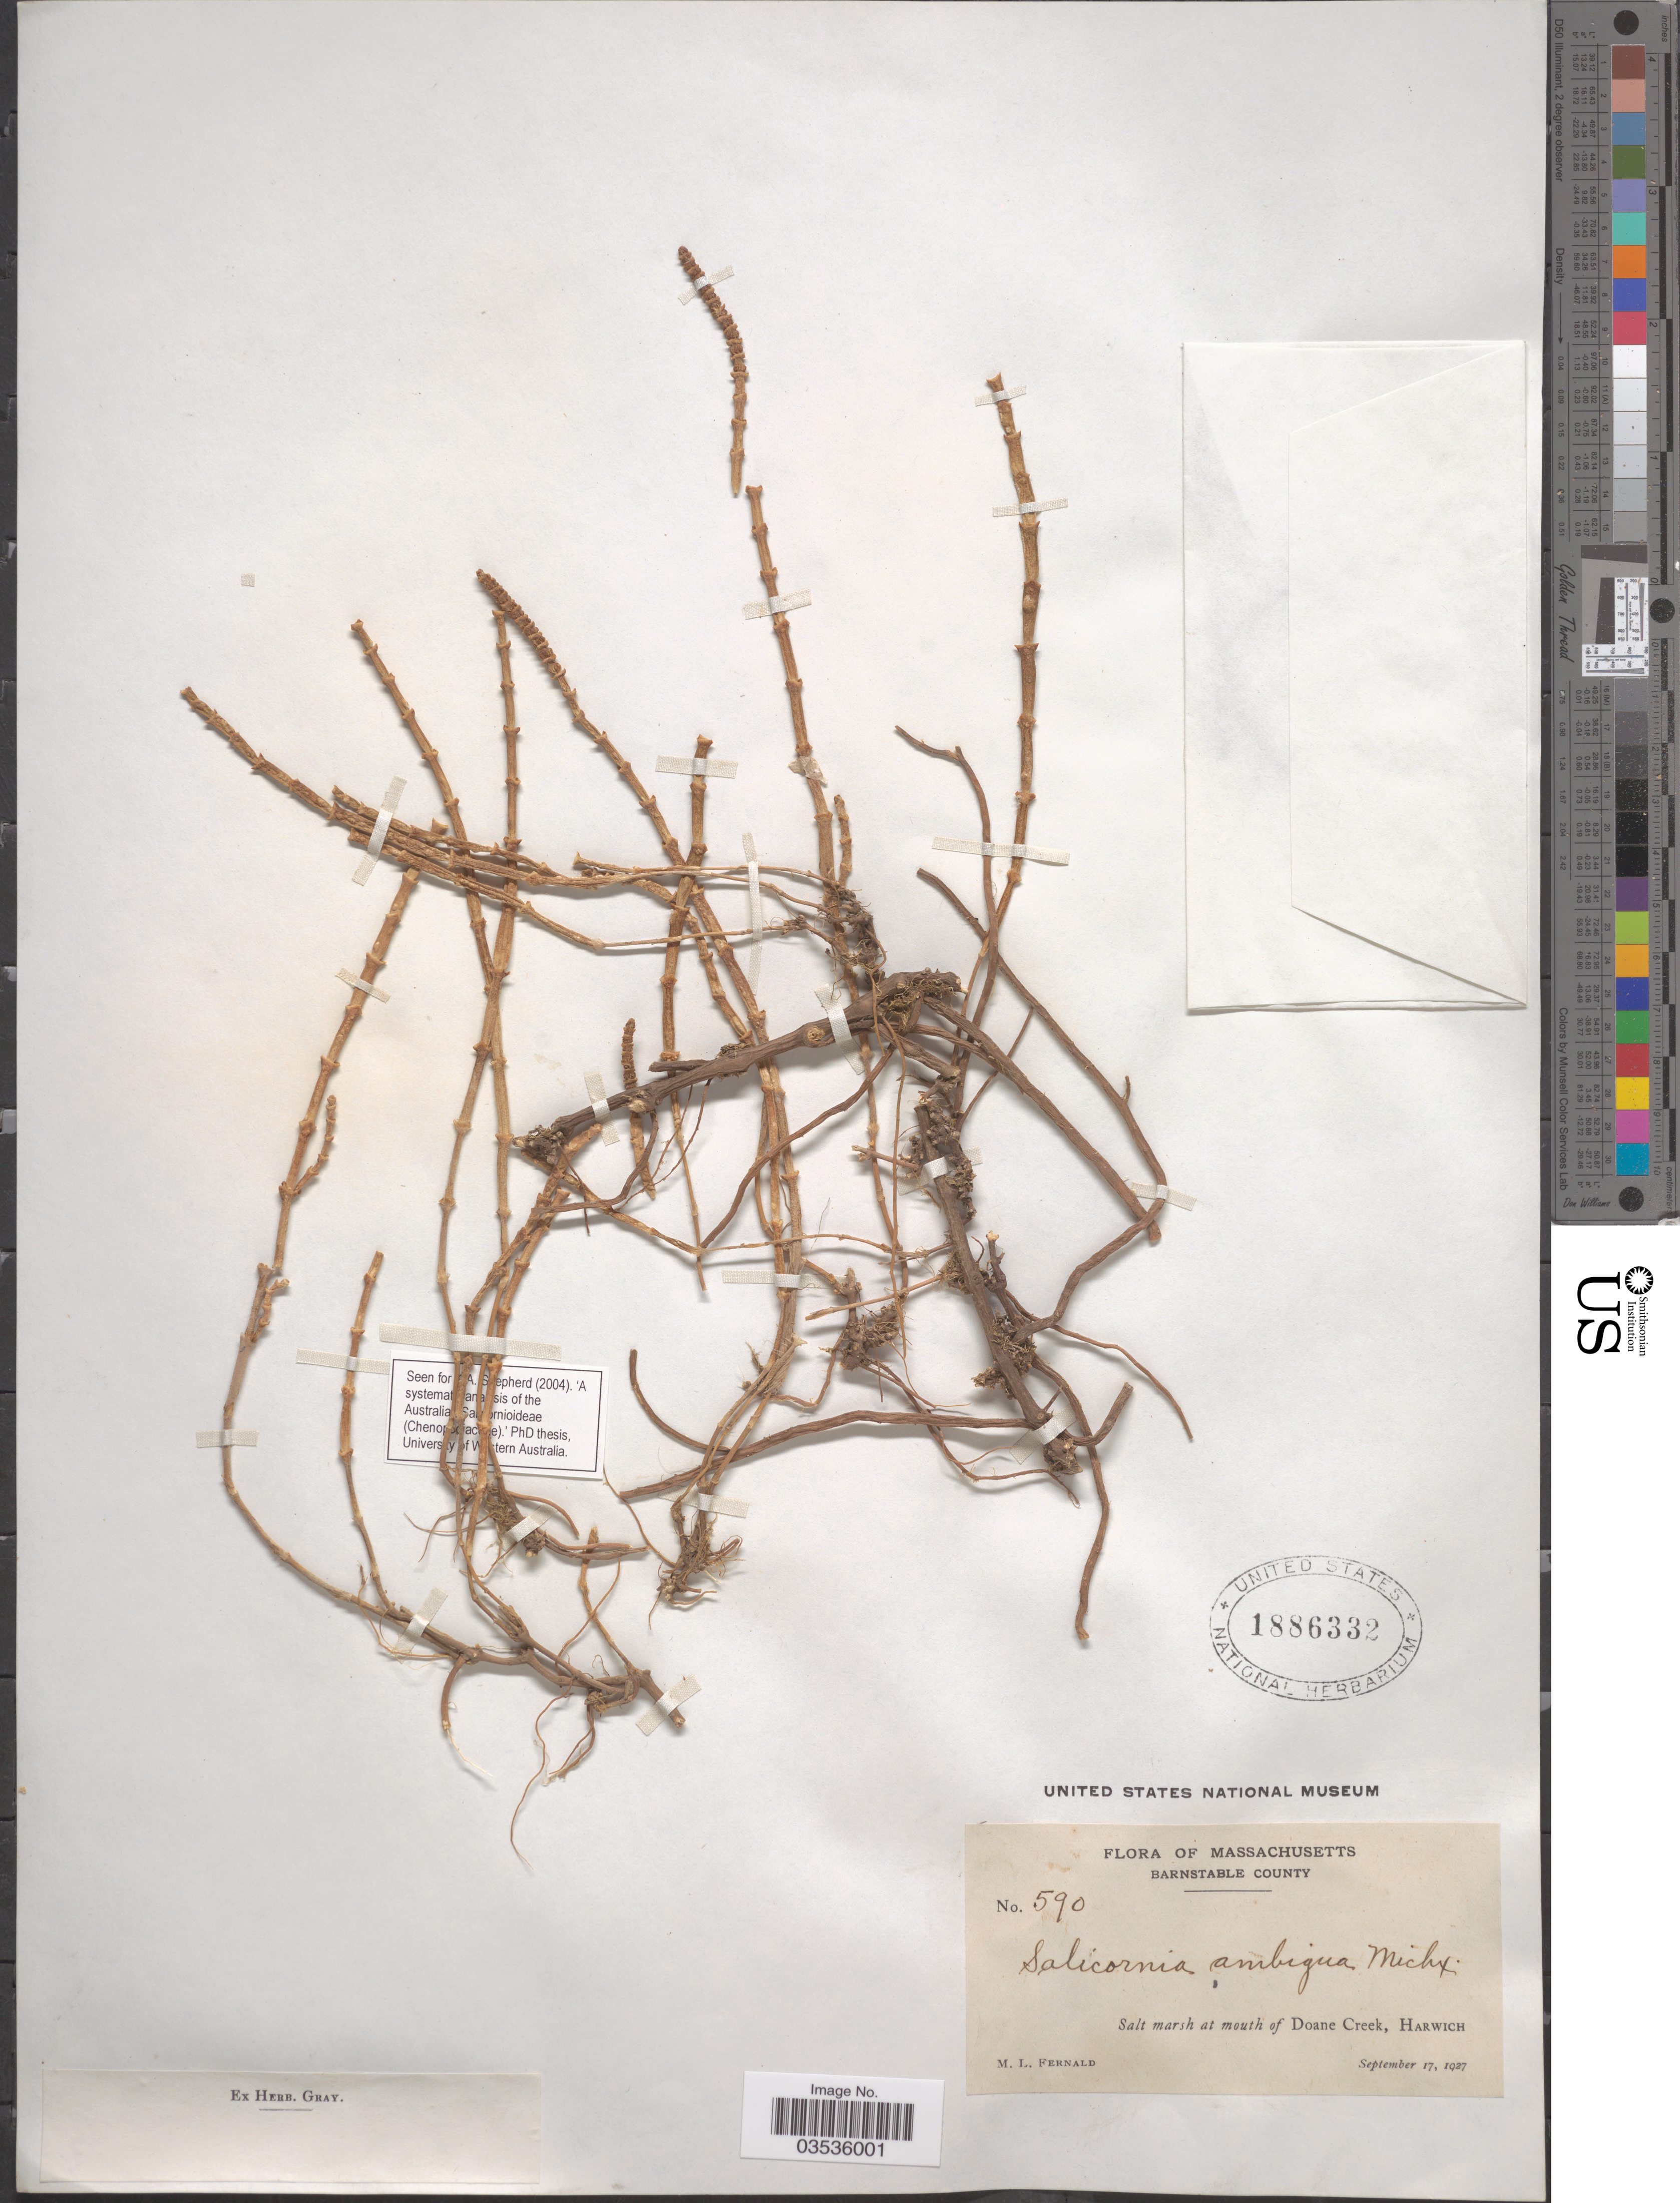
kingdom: Plantae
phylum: Tracheophyta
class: Magnoliopsida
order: Caryophyllales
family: Amaranthaceae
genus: Salicornia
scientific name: Salicornia ambigua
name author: Michx.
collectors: M. L. Fernald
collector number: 590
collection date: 1927-09-17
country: United States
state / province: Massachusetts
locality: Barnstable County. Salt marsh at mouth of Doane Creek, Harwich.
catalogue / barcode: US 1886332